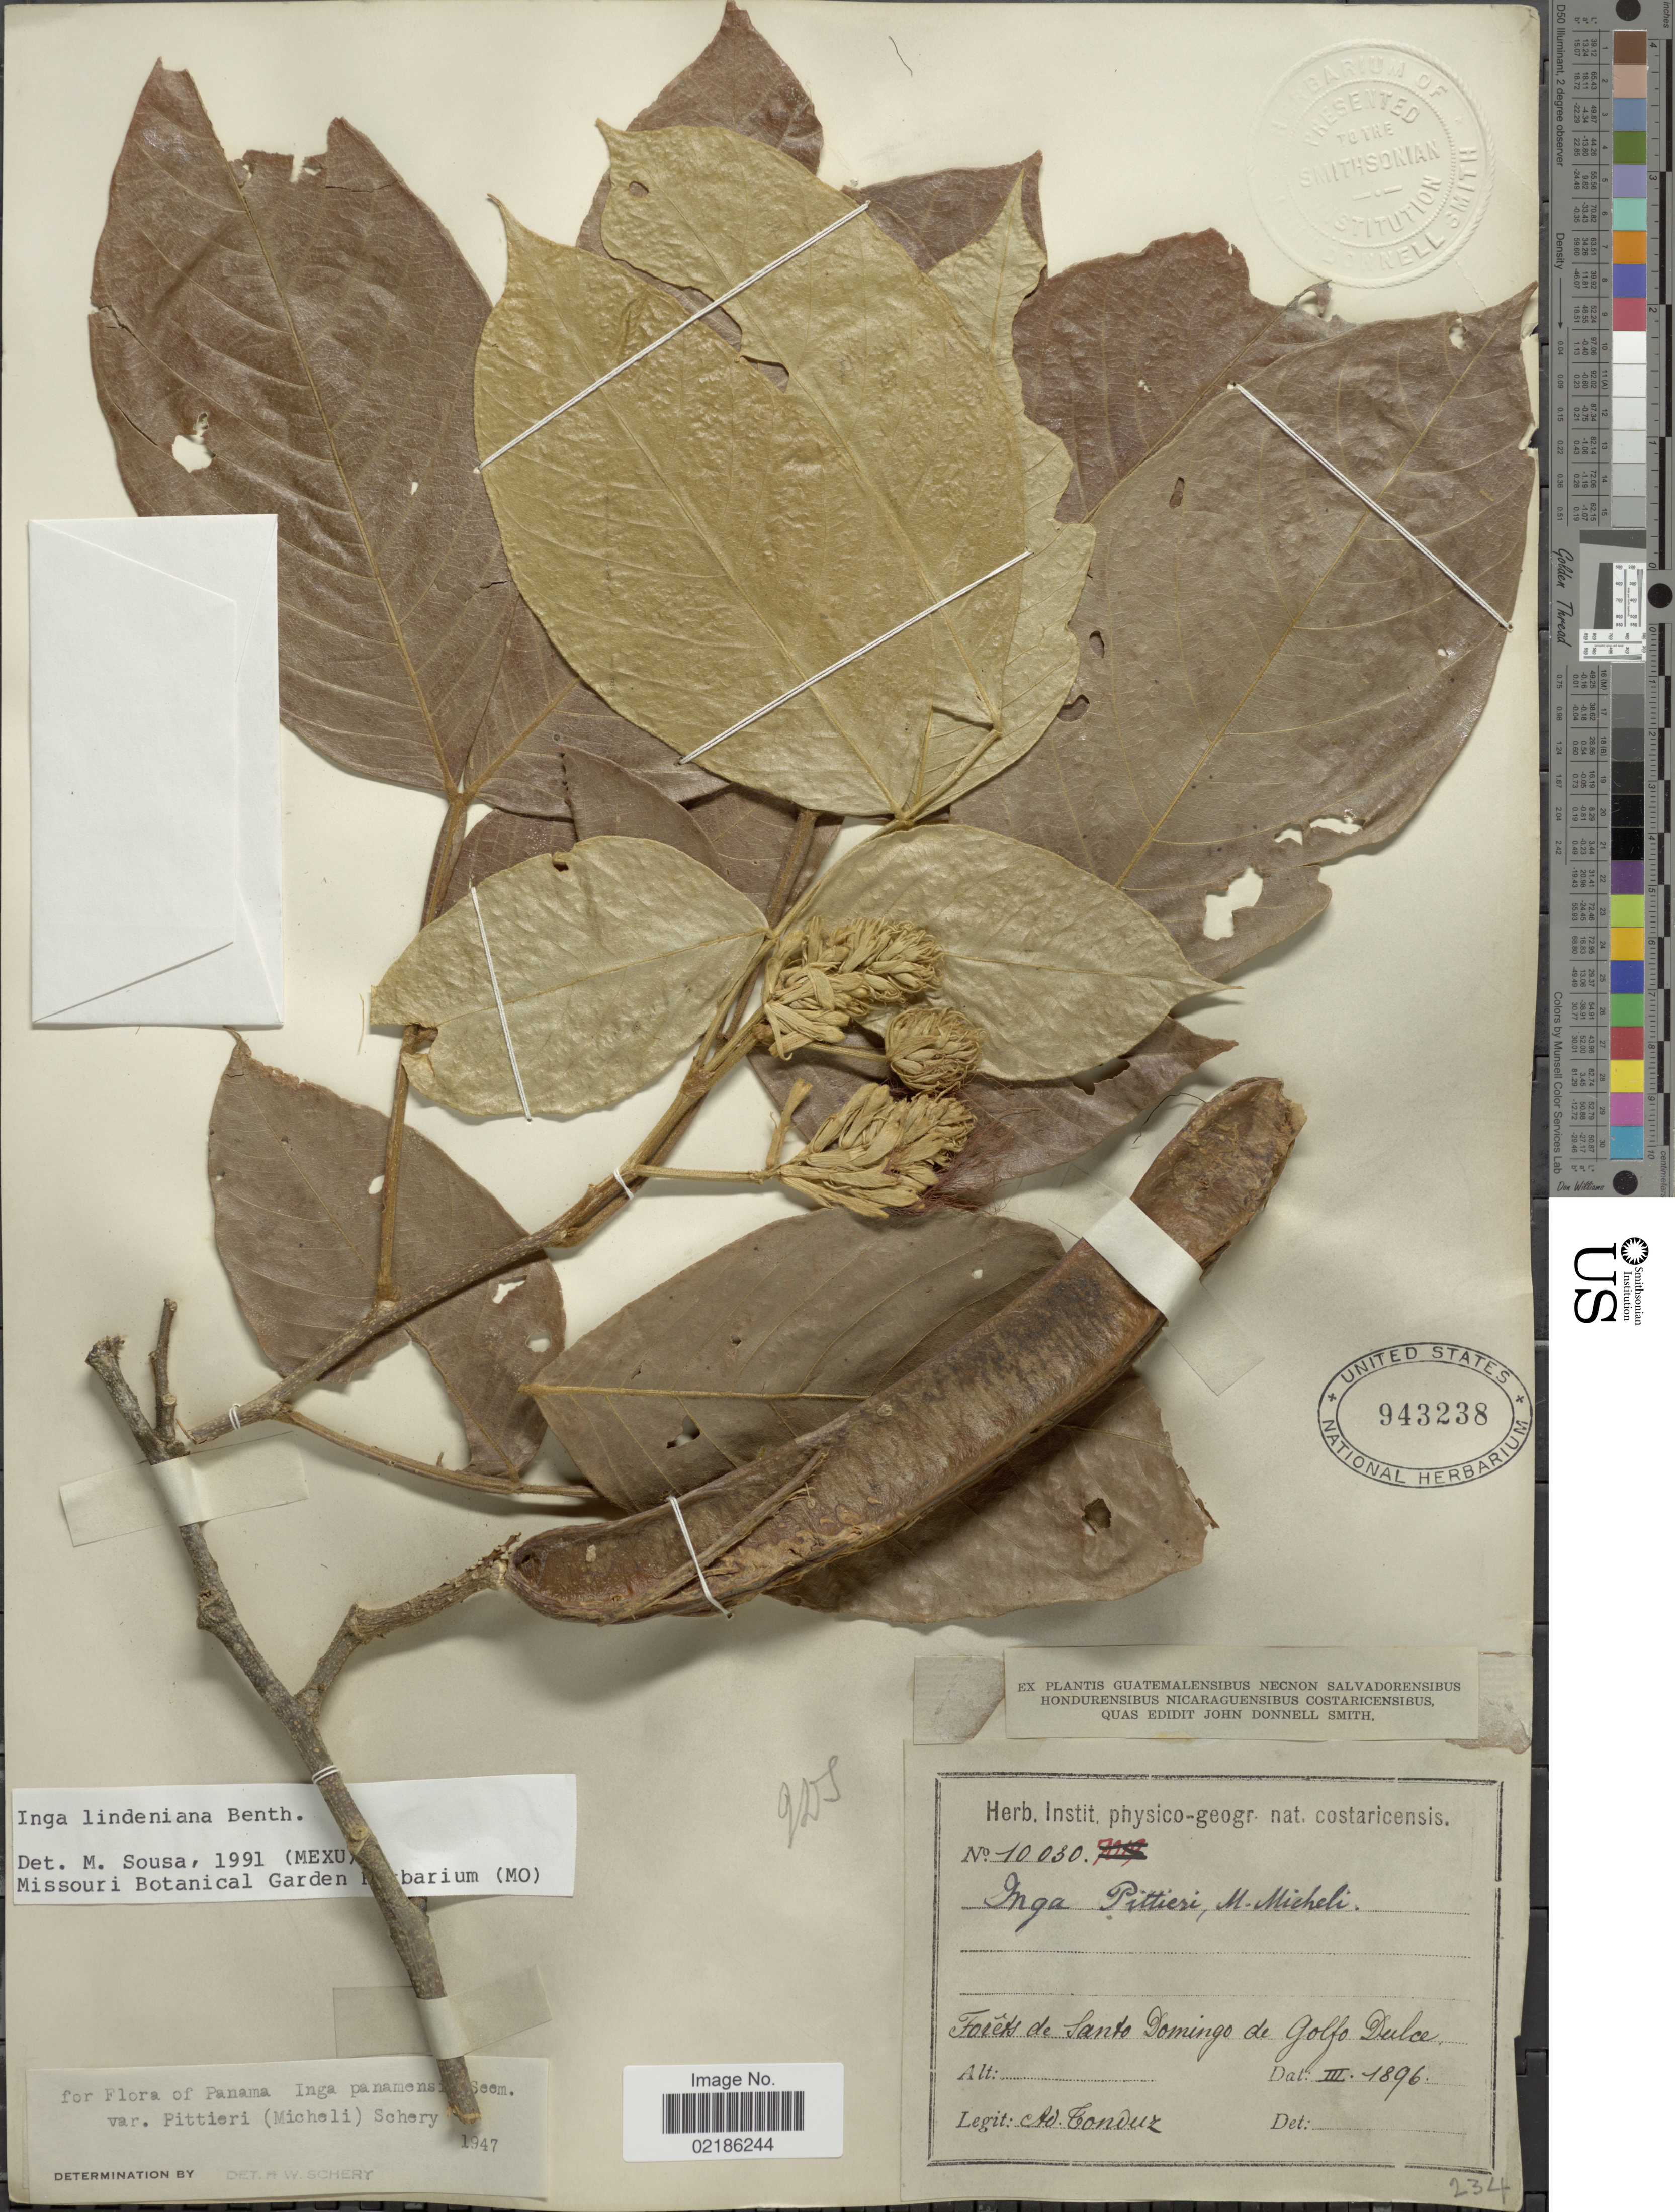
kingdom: Plantae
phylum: Tracheophyta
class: Magnoliopsida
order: Fabales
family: Fabaceae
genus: Inga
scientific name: Inga lindeniana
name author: Benth.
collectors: A. Tonduz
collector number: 10030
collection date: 1896-03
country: Costa Rica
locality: Forets de Santo Domingo de Golfo Dulce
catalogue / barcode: US 943238